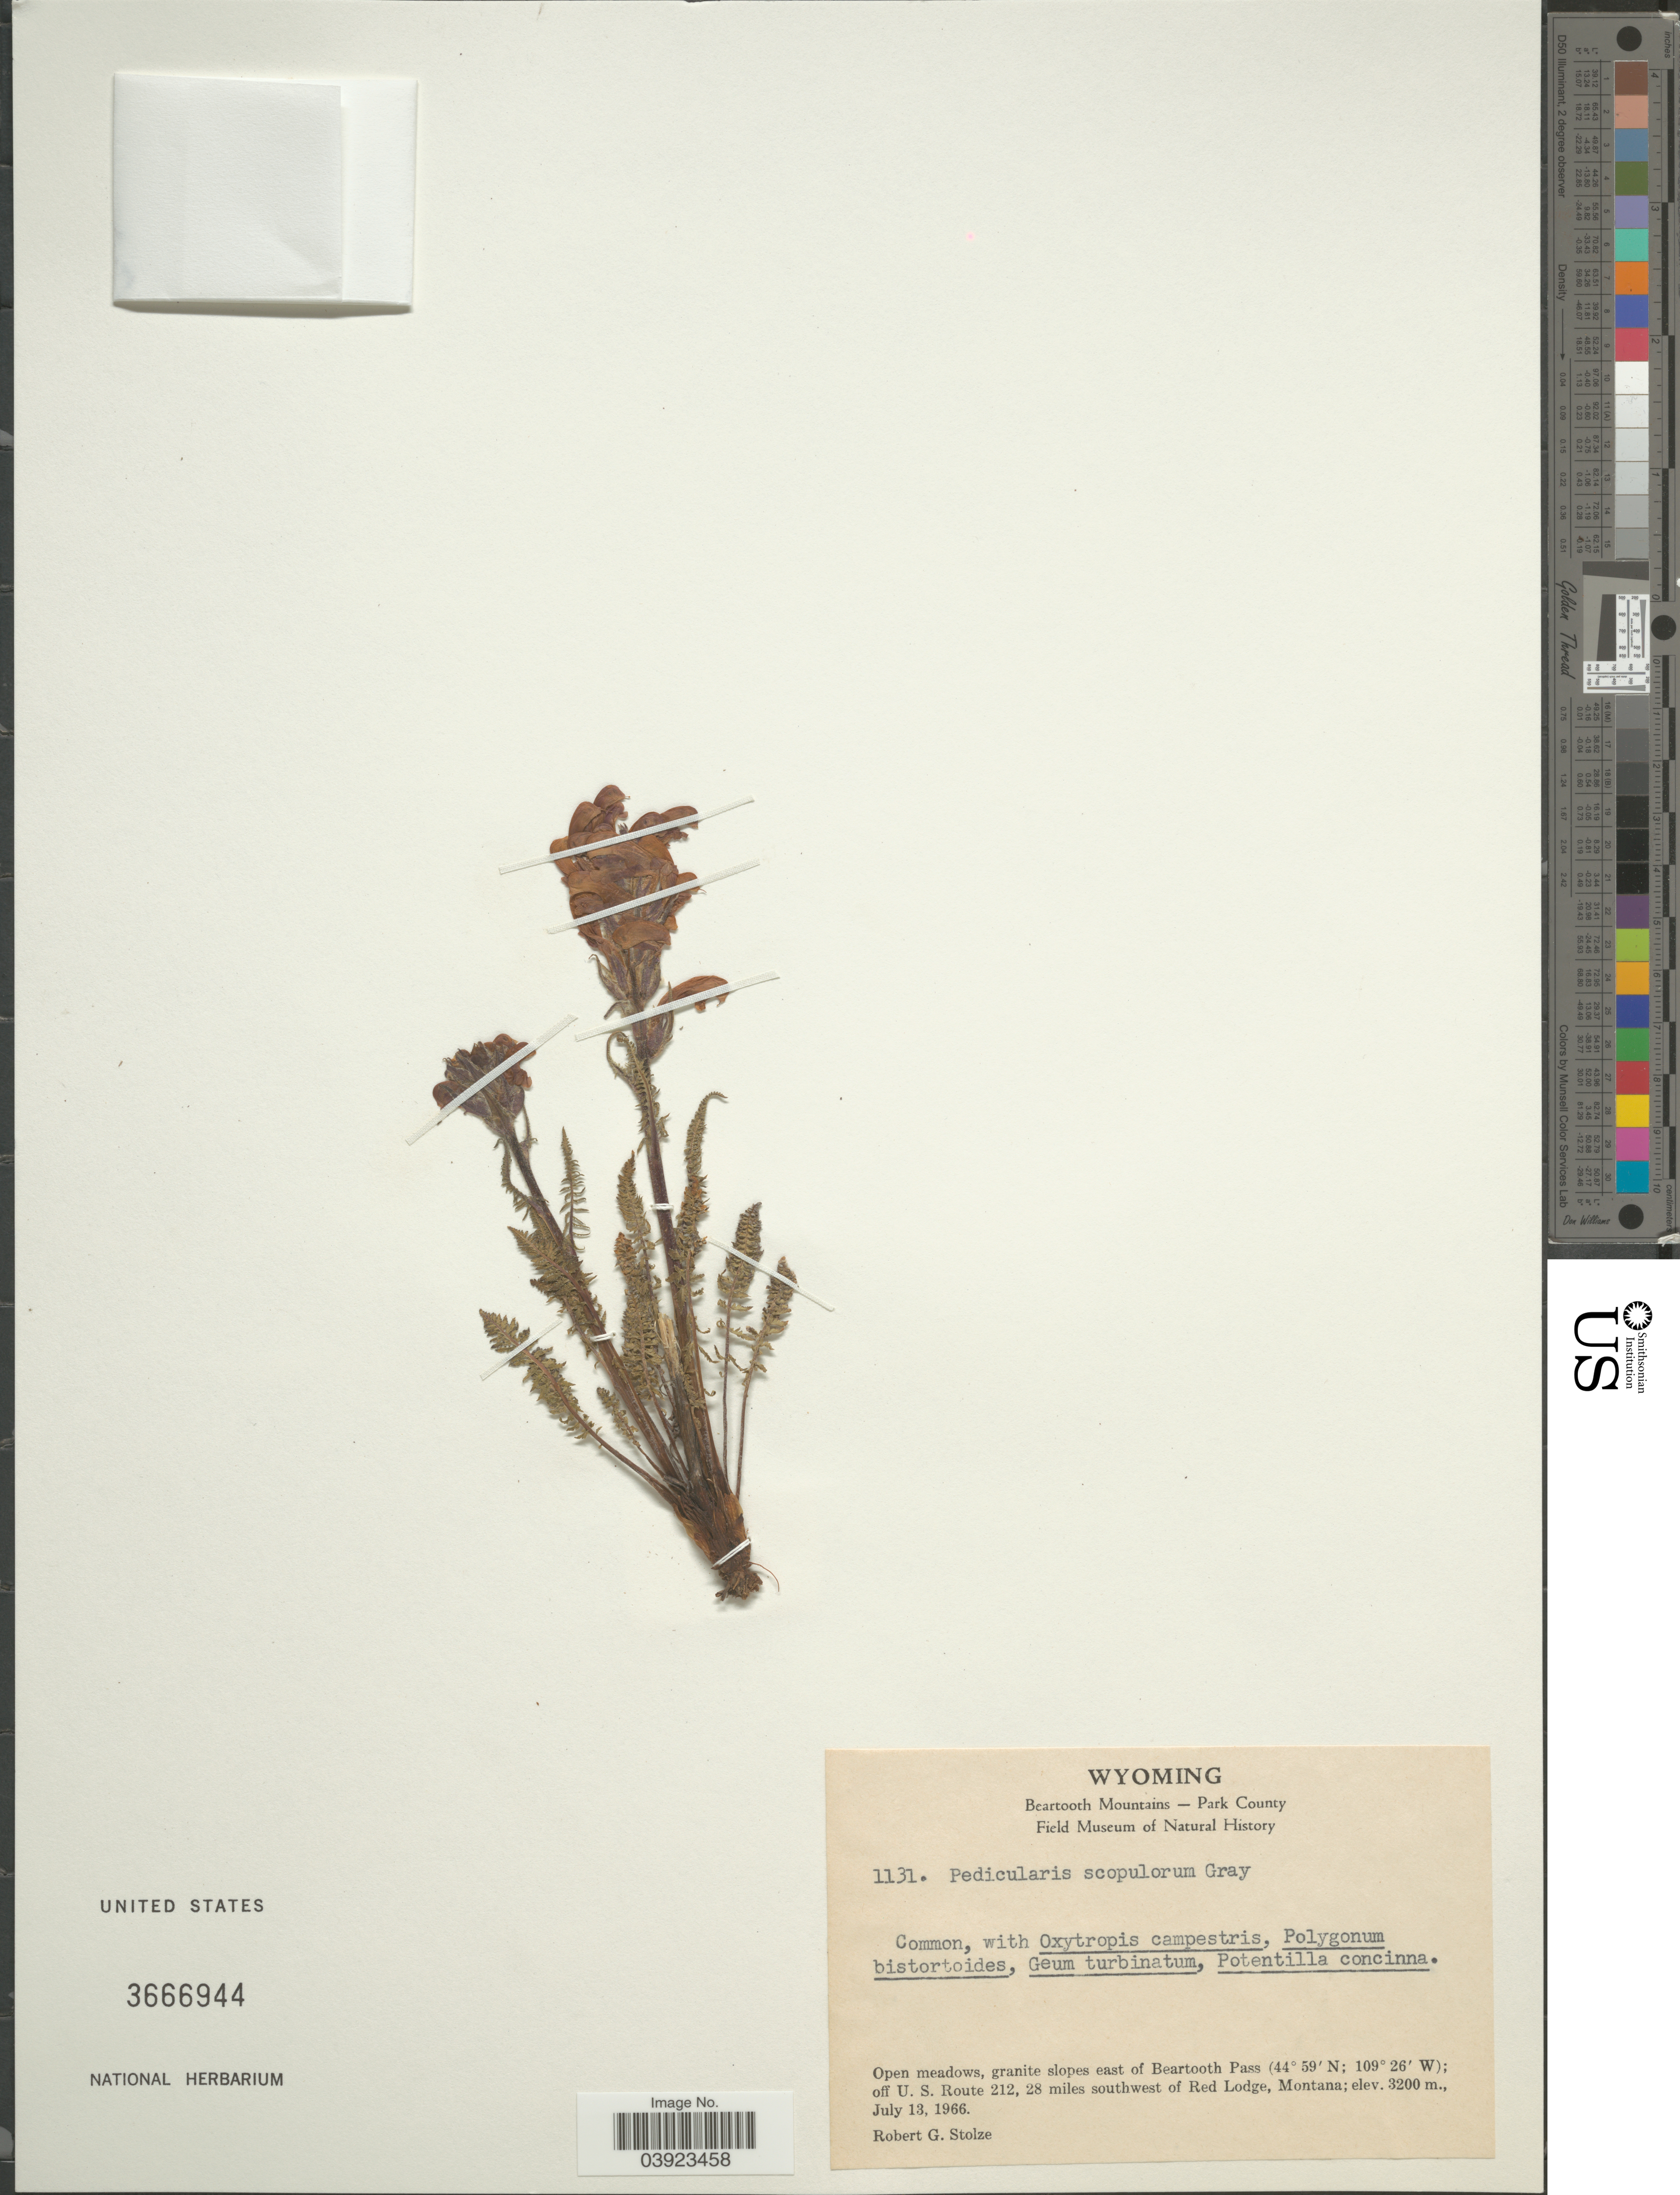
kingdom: Plantae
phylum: Tracheophyta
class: Magnoliopsida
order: Lamiales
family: Orobanchaceae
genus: Pedicularis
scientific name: Pedicularis scopulorum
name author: A. Gray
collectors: R. G. Stolze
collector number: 1131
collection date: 1966-07-13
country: United States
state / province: Montana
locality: Beartooth Mountains - Park County. Open meadows, granite slopes east of Beartooth Pass; off U.S. Route 212, 28 miles southwest of Red Lodge.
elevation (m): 3200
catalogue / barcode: US 3666944